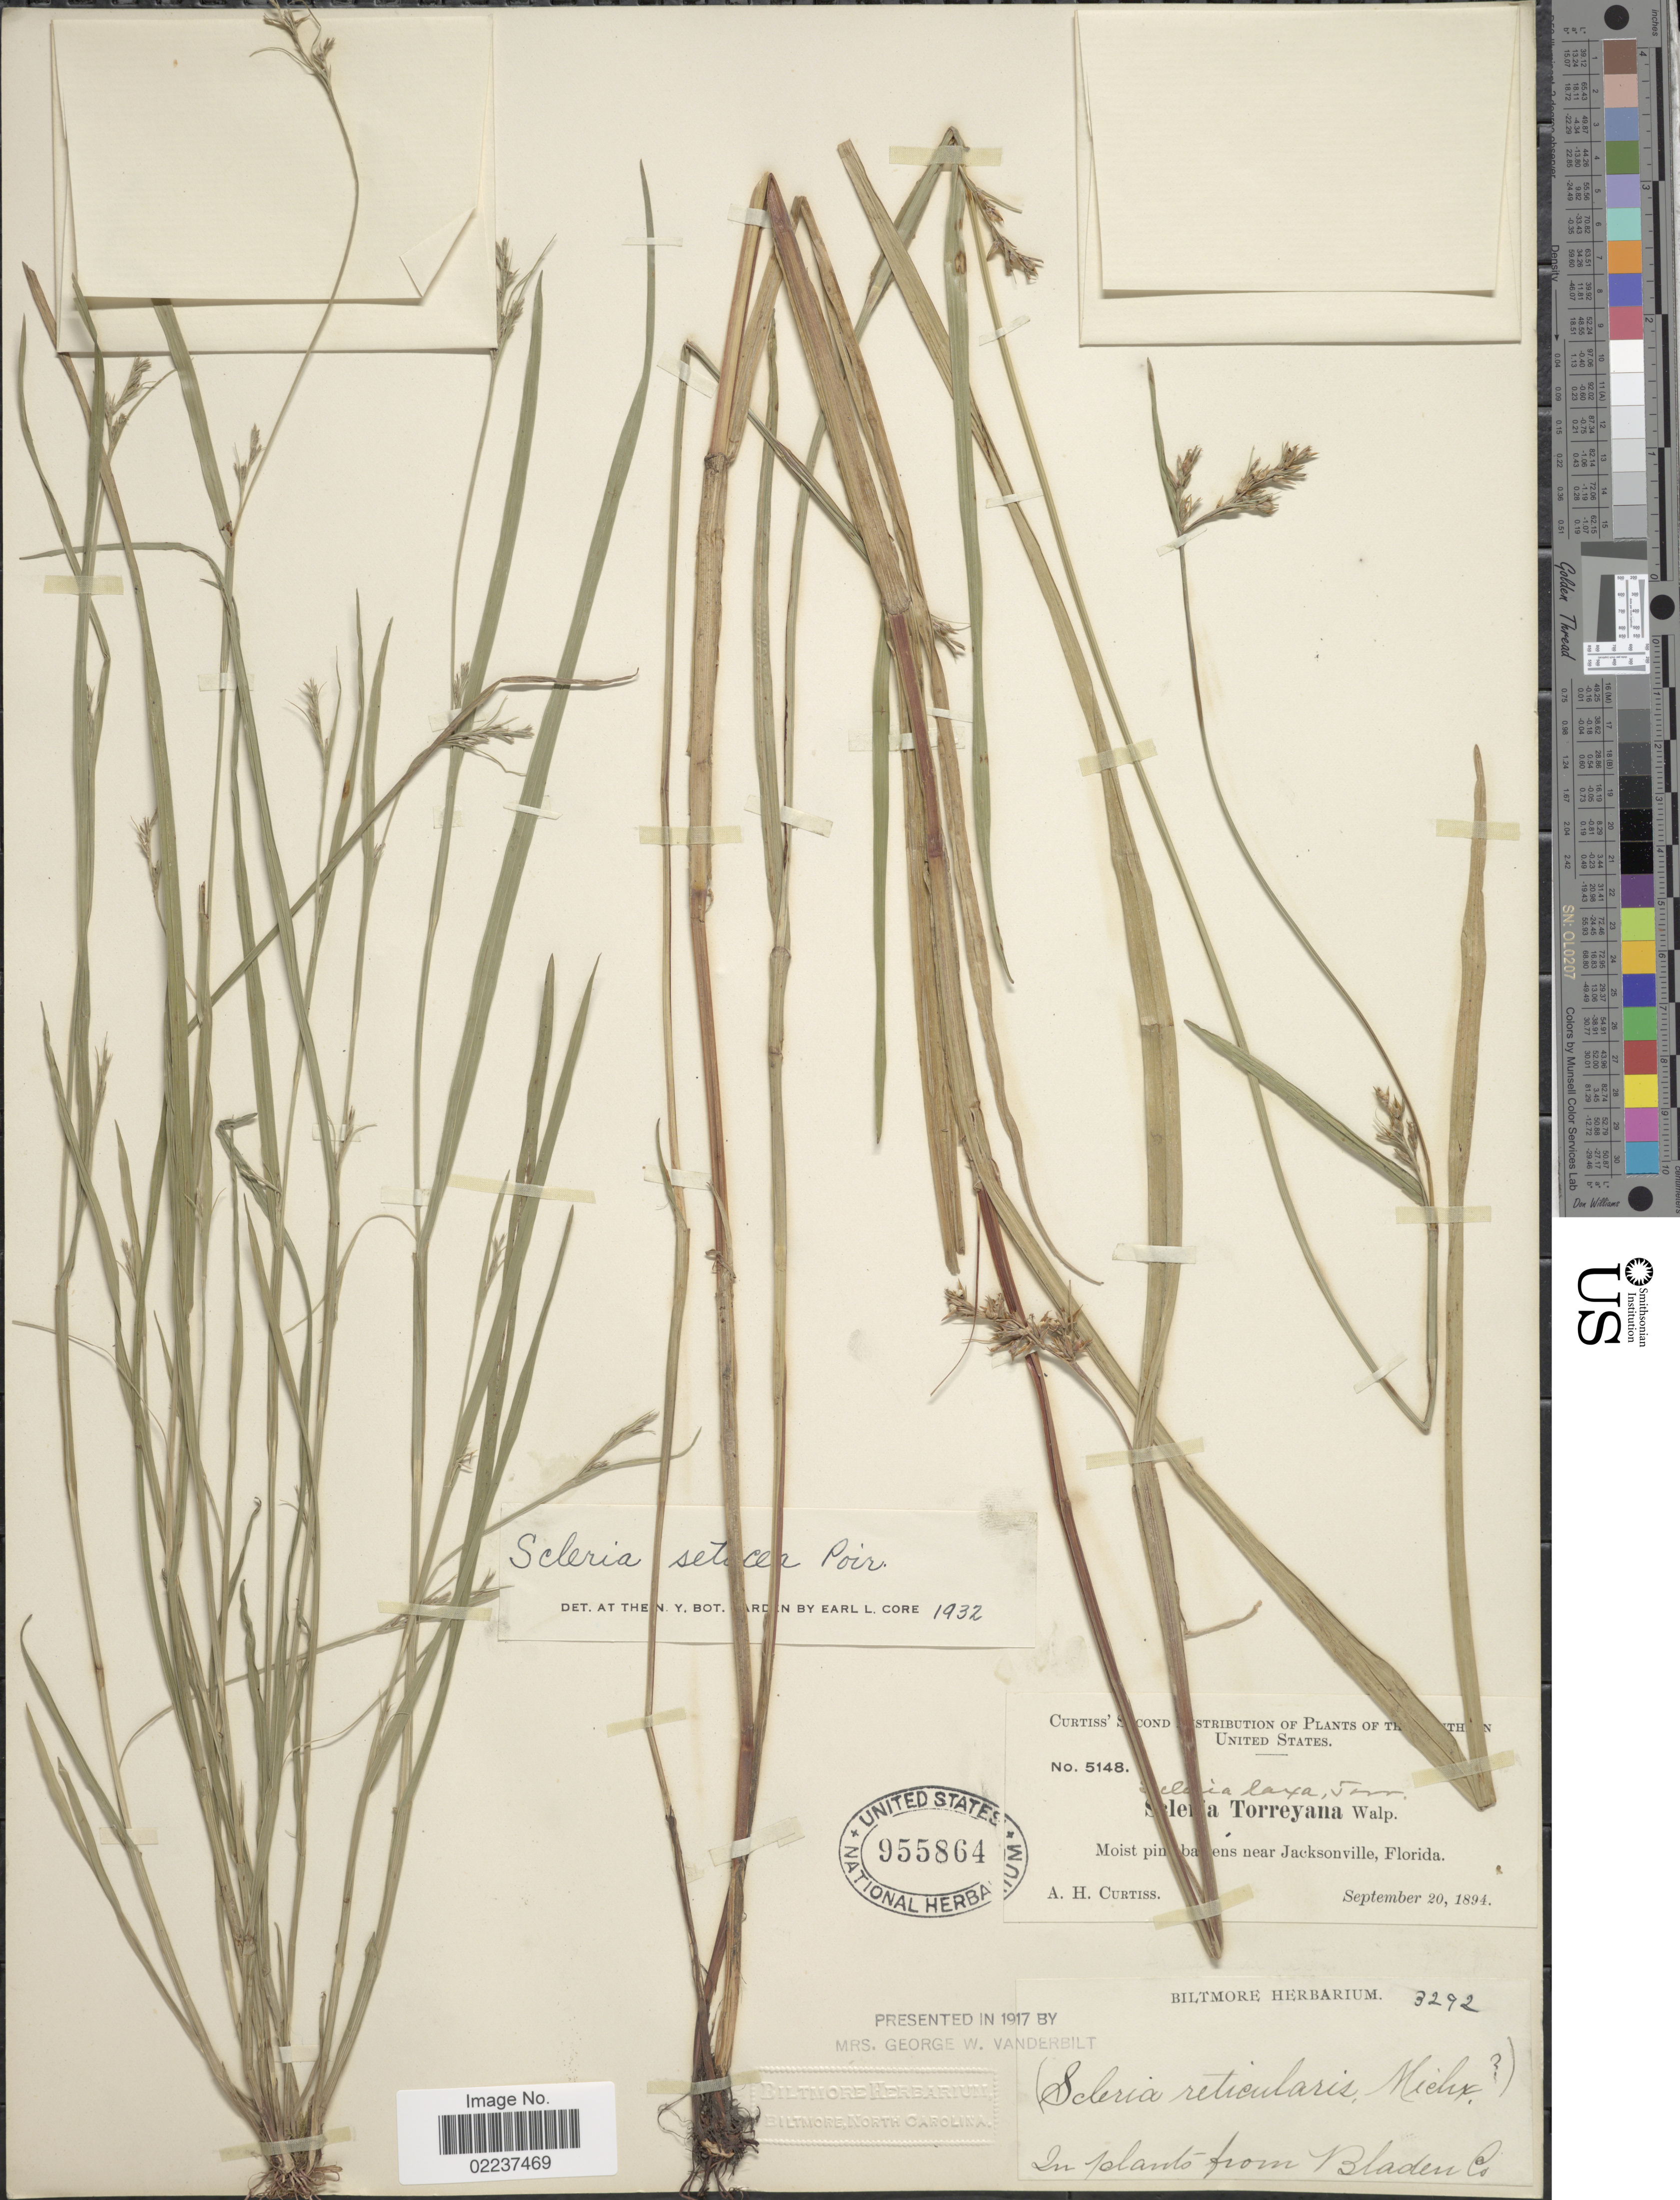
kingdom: Plantae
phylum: Tracheophyta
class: Liliopsida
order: Poales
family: Cyperaceae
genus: Scleria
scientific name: Scleria muehlenbergii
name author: Steud.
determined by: Strong, Mark T., (BOT), Smithsonian Institution - National Museum of Natural History (UNITED STATES)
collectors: A. H. Curtiss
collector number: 5148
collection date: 1894-09-20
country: United States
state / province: Florida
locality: Near Jacksonville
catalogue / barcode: US 955864